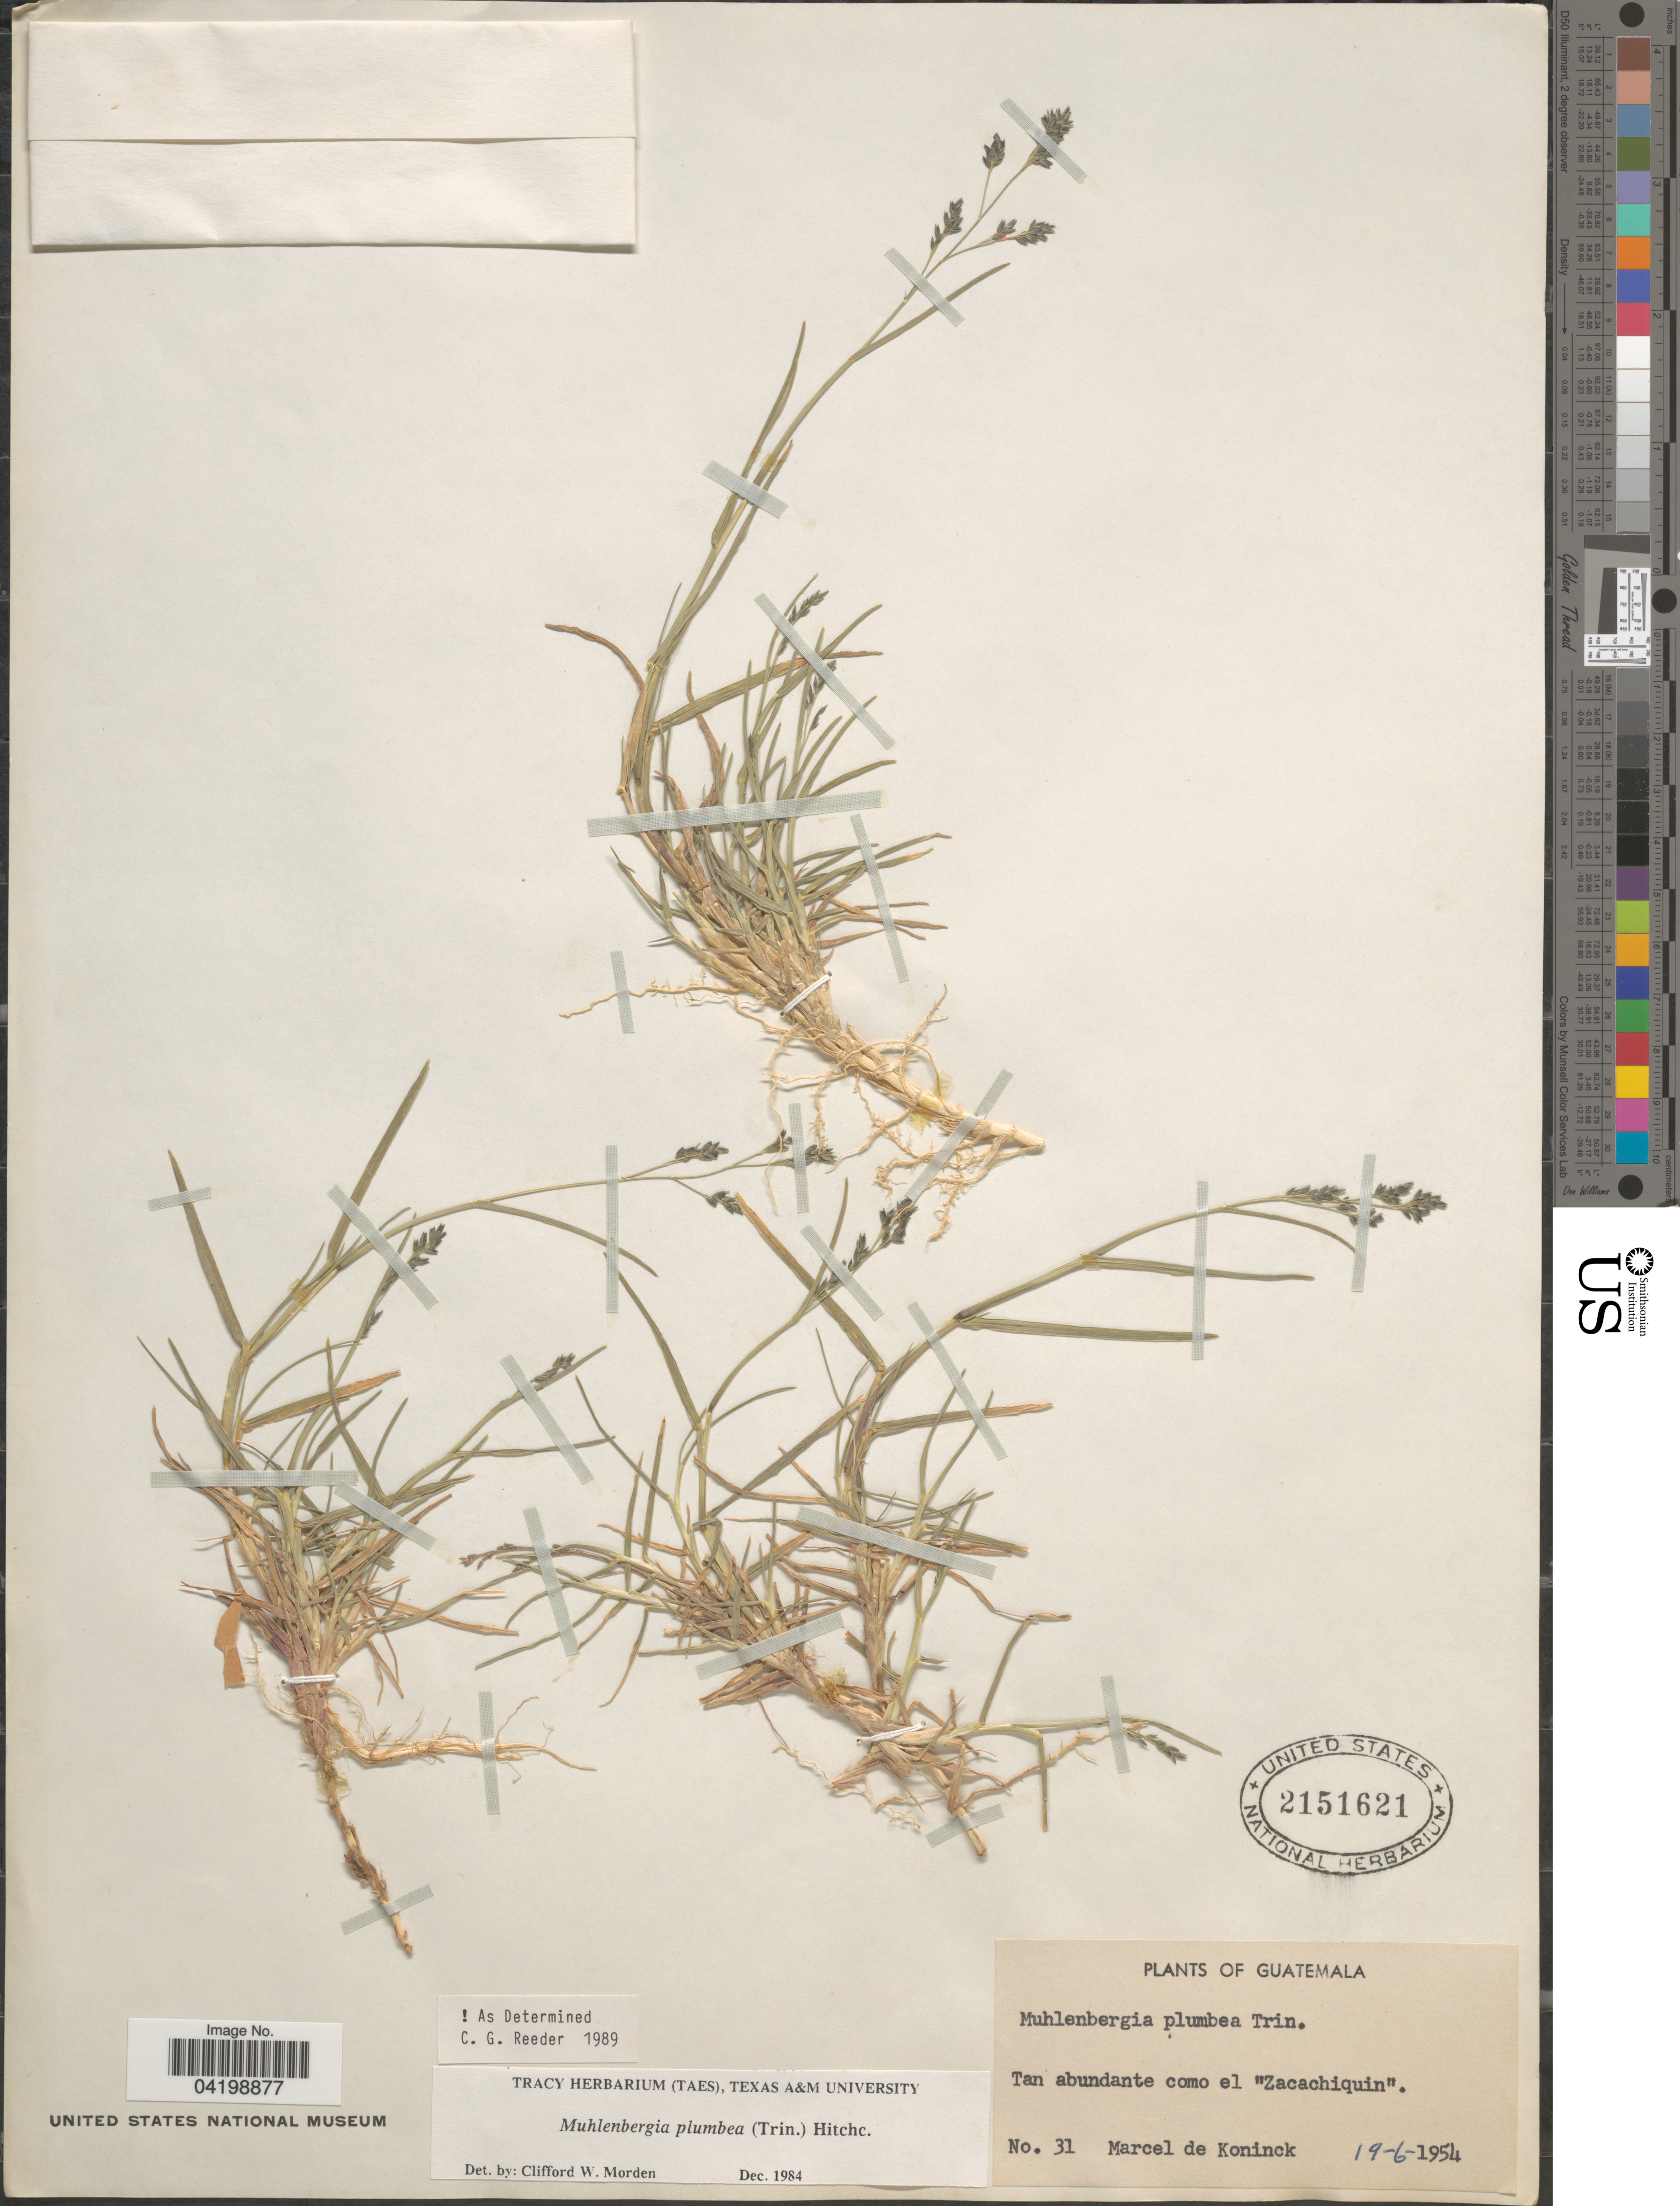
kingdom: Plantae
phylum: Tracheophyta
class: Liliopsida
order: Poales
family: Poaceae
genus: Muhlenbergia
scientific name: Muhlenbergia plumbea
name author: (Trin.) Hitchc.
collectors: M. Koninck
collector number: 31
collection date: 1954-06-19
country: Guatemala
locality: Tan abundante como el "Zacachiquin".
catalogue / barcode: US 2151621